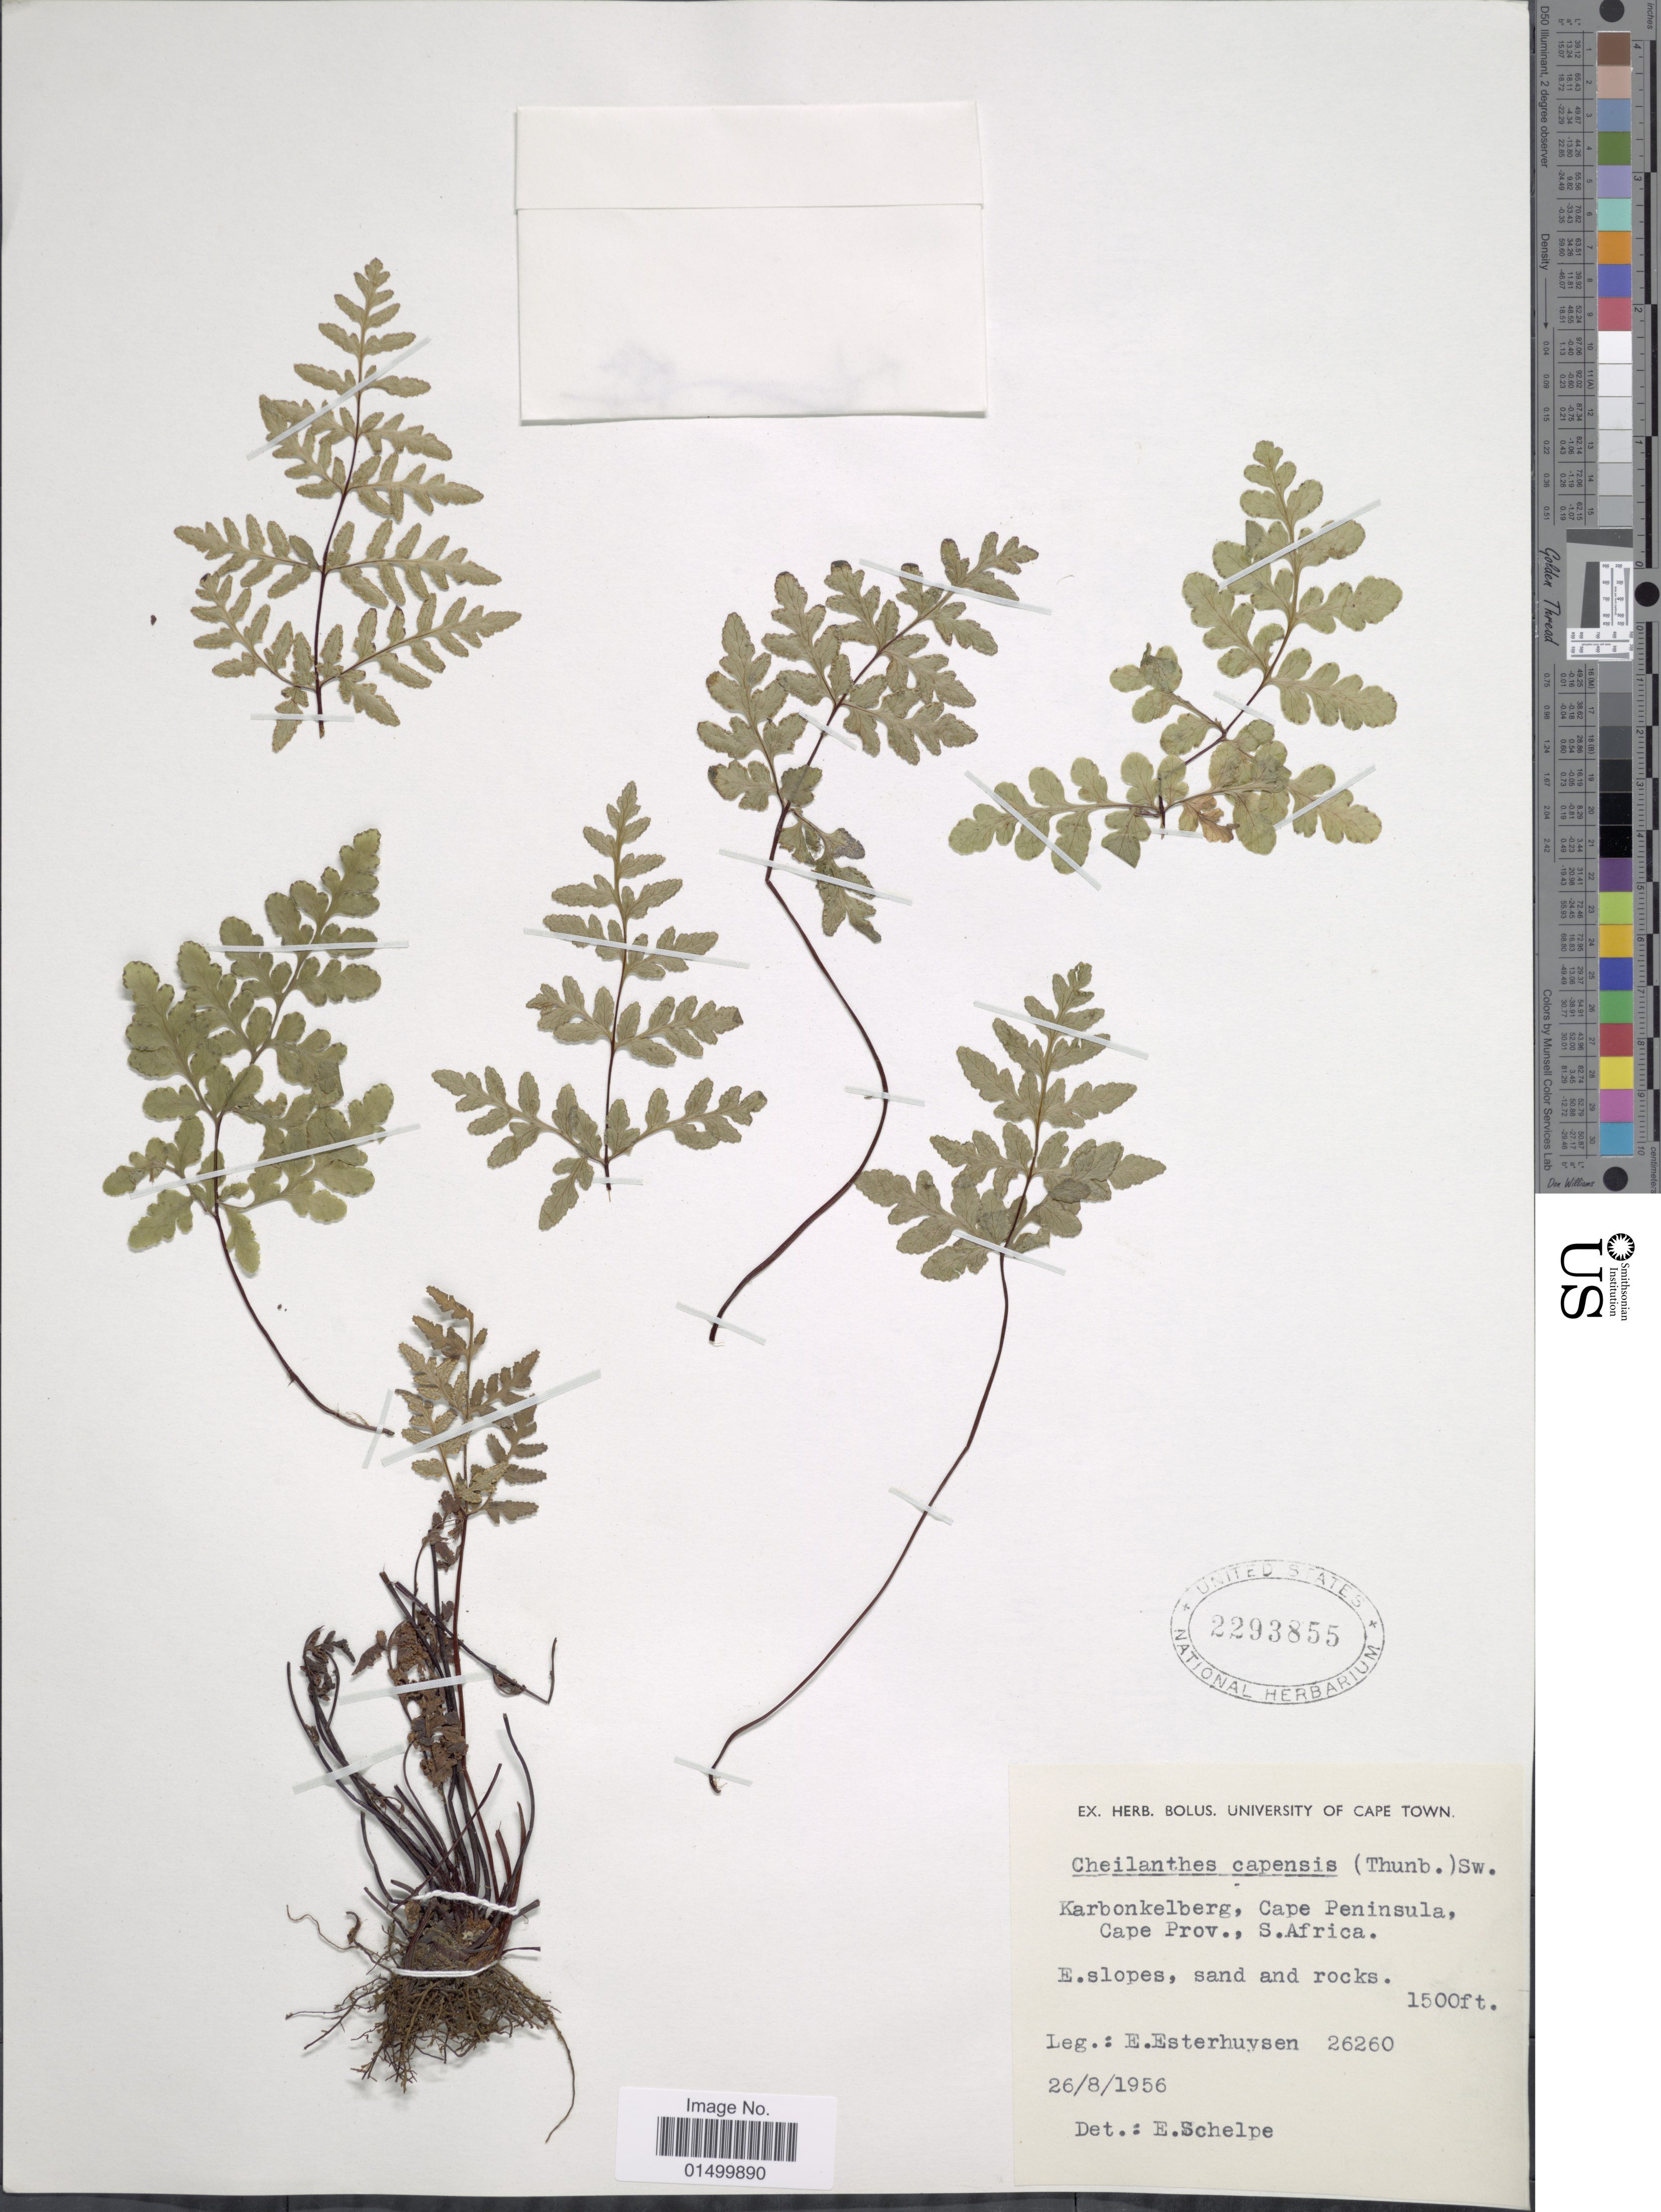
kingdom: Plantae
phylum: Tracheophyta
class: Polypodiopsida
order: Polypodiales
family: Pteridaceae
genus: Cheilanthes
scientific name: Cheilanthes capensis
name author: (Thunb.) Sw.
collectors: E. E. Esterhuysen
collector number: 26260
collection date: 1956-08-26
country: South Africa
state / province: Western Cape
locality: E. slopes, sand and rocks, Karbonkelberg, Cape Penninsula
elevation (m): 457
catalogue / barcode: US 2293855